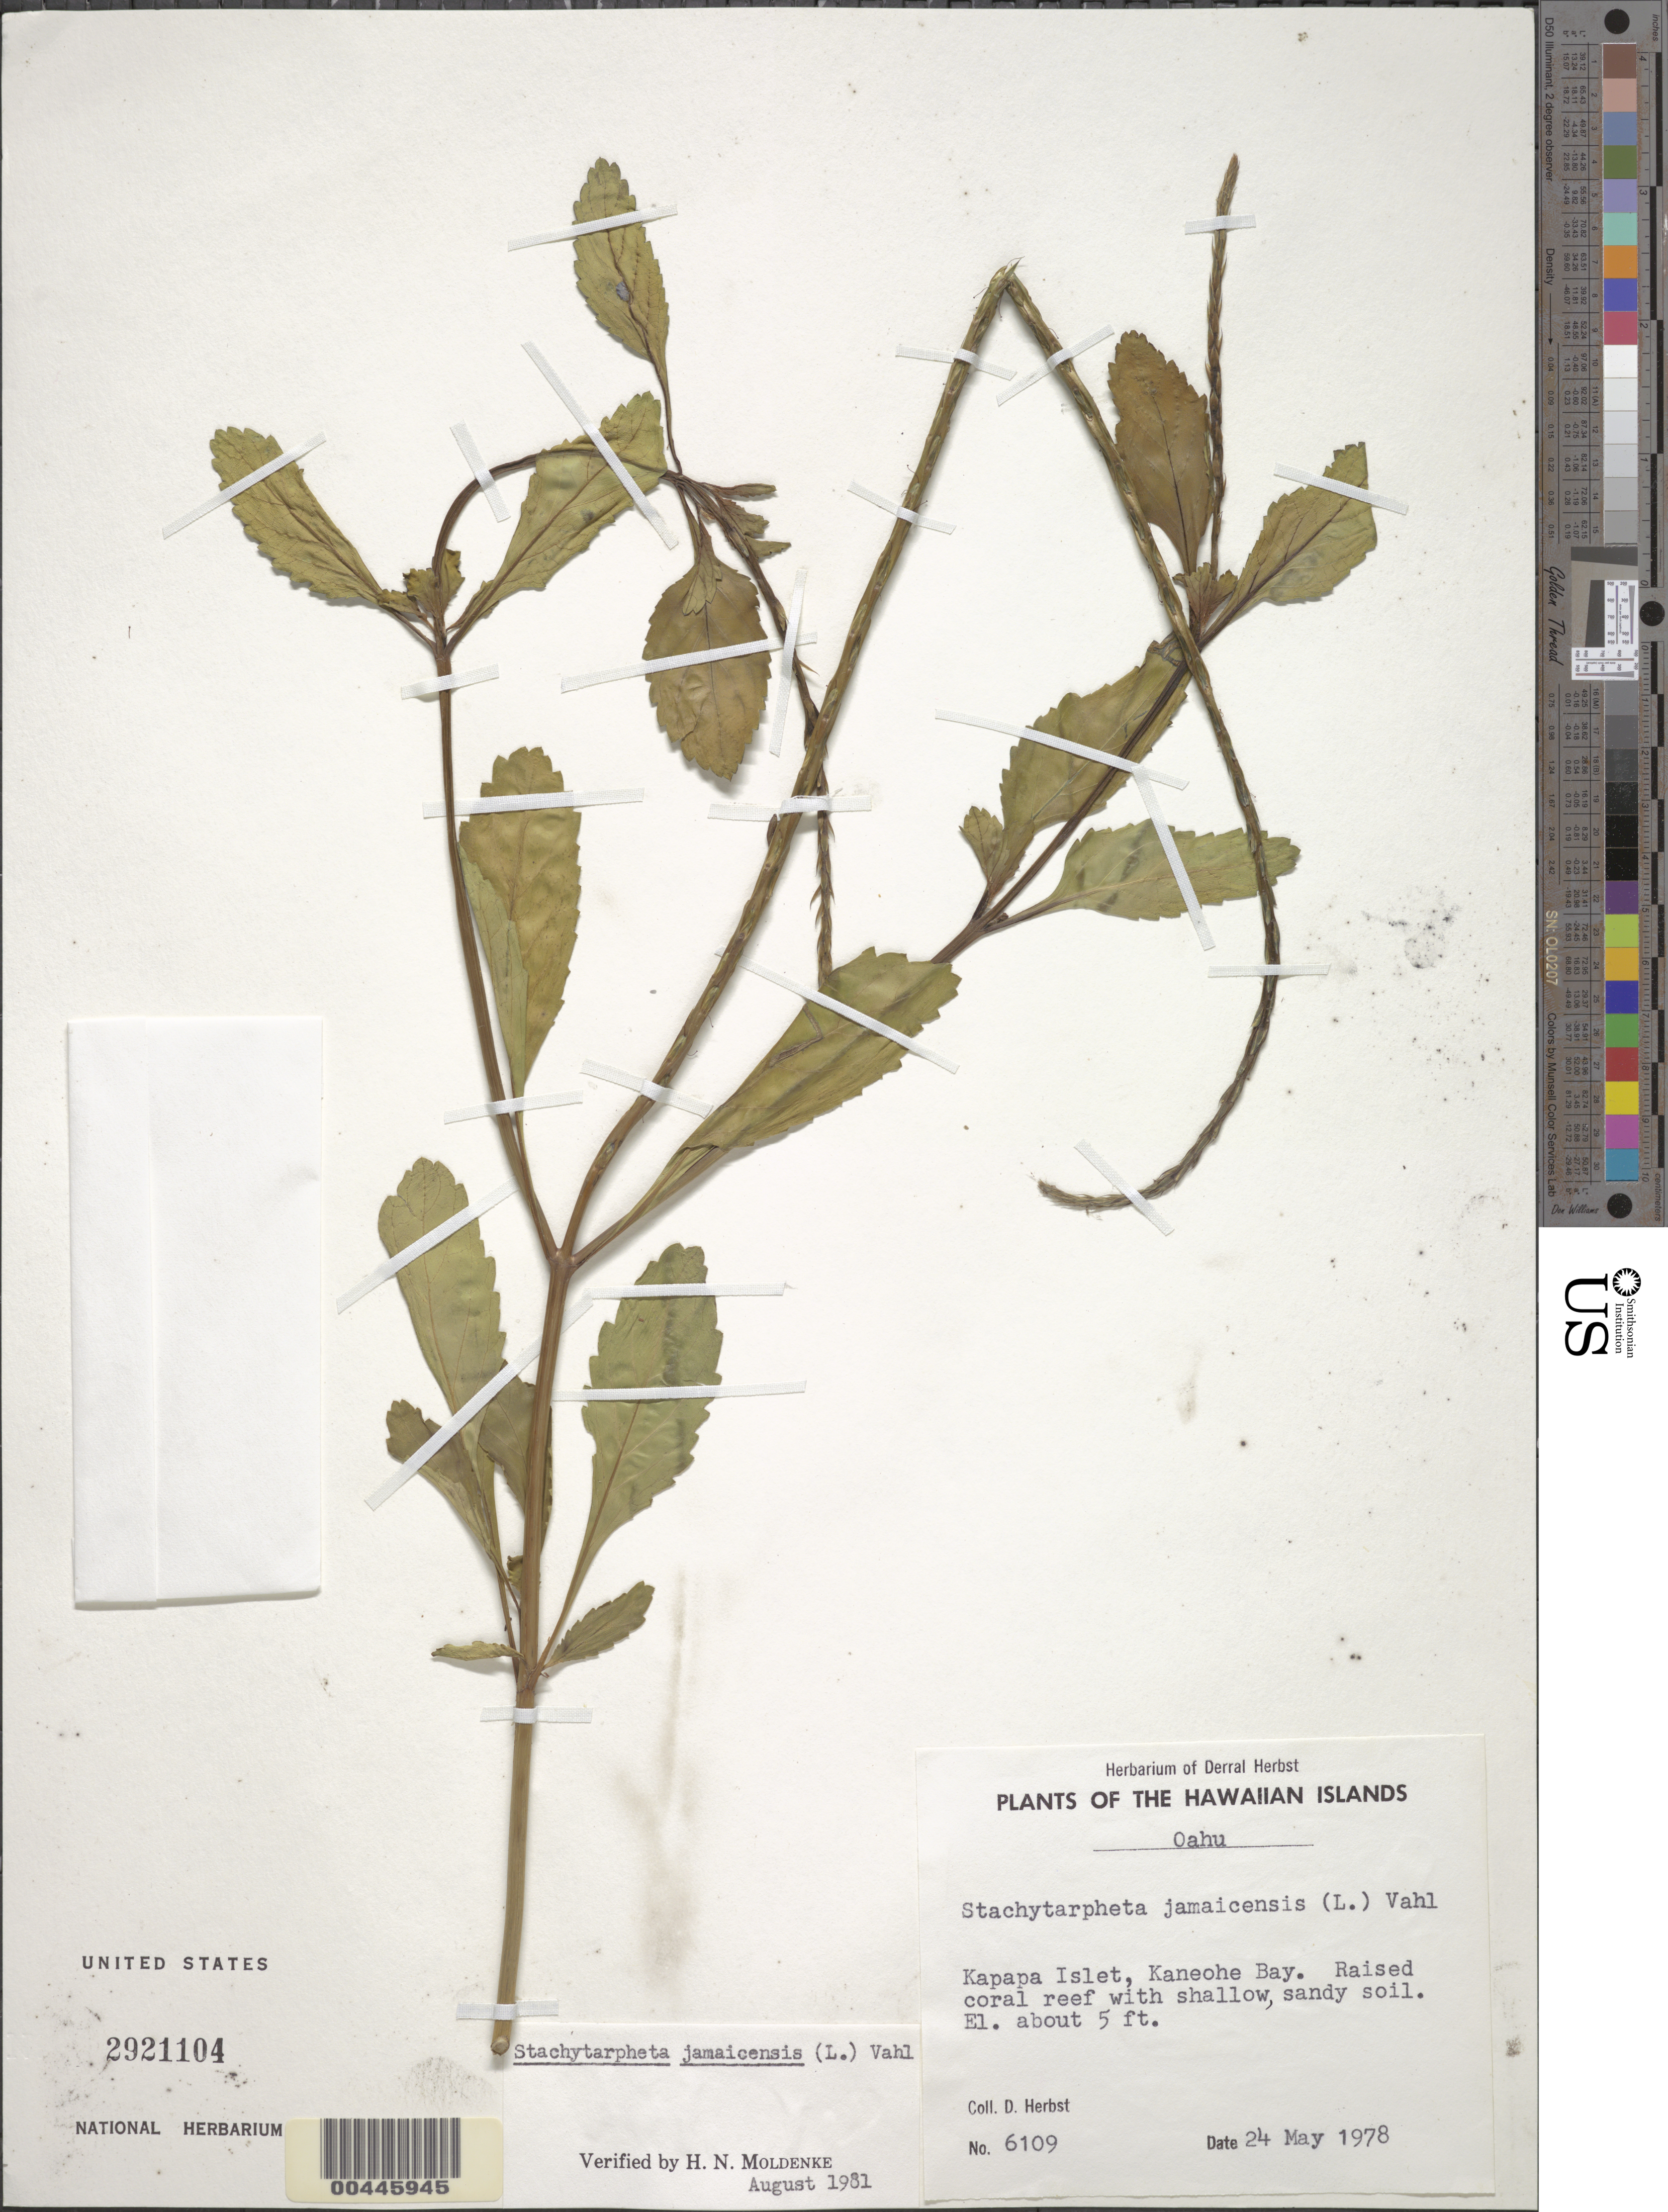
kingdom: Plantae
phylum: Tracheophyta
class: Magnoliopsida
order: Lamiales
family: Verbenaceae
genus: Stachytarpheta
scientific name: Stachytarpheta jamaicensis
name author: (L.) Vahl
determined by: Moldenke, H. N.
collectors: D. R. Herbst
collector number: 6109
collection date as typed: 24 May 1978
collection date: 1978-05-24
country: United States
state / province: Hawaii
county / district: Honolulu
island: Oahu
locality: Kapapa Islet, Kaneohe Bay, near Oahu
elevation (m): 2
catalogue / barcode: US 2921104